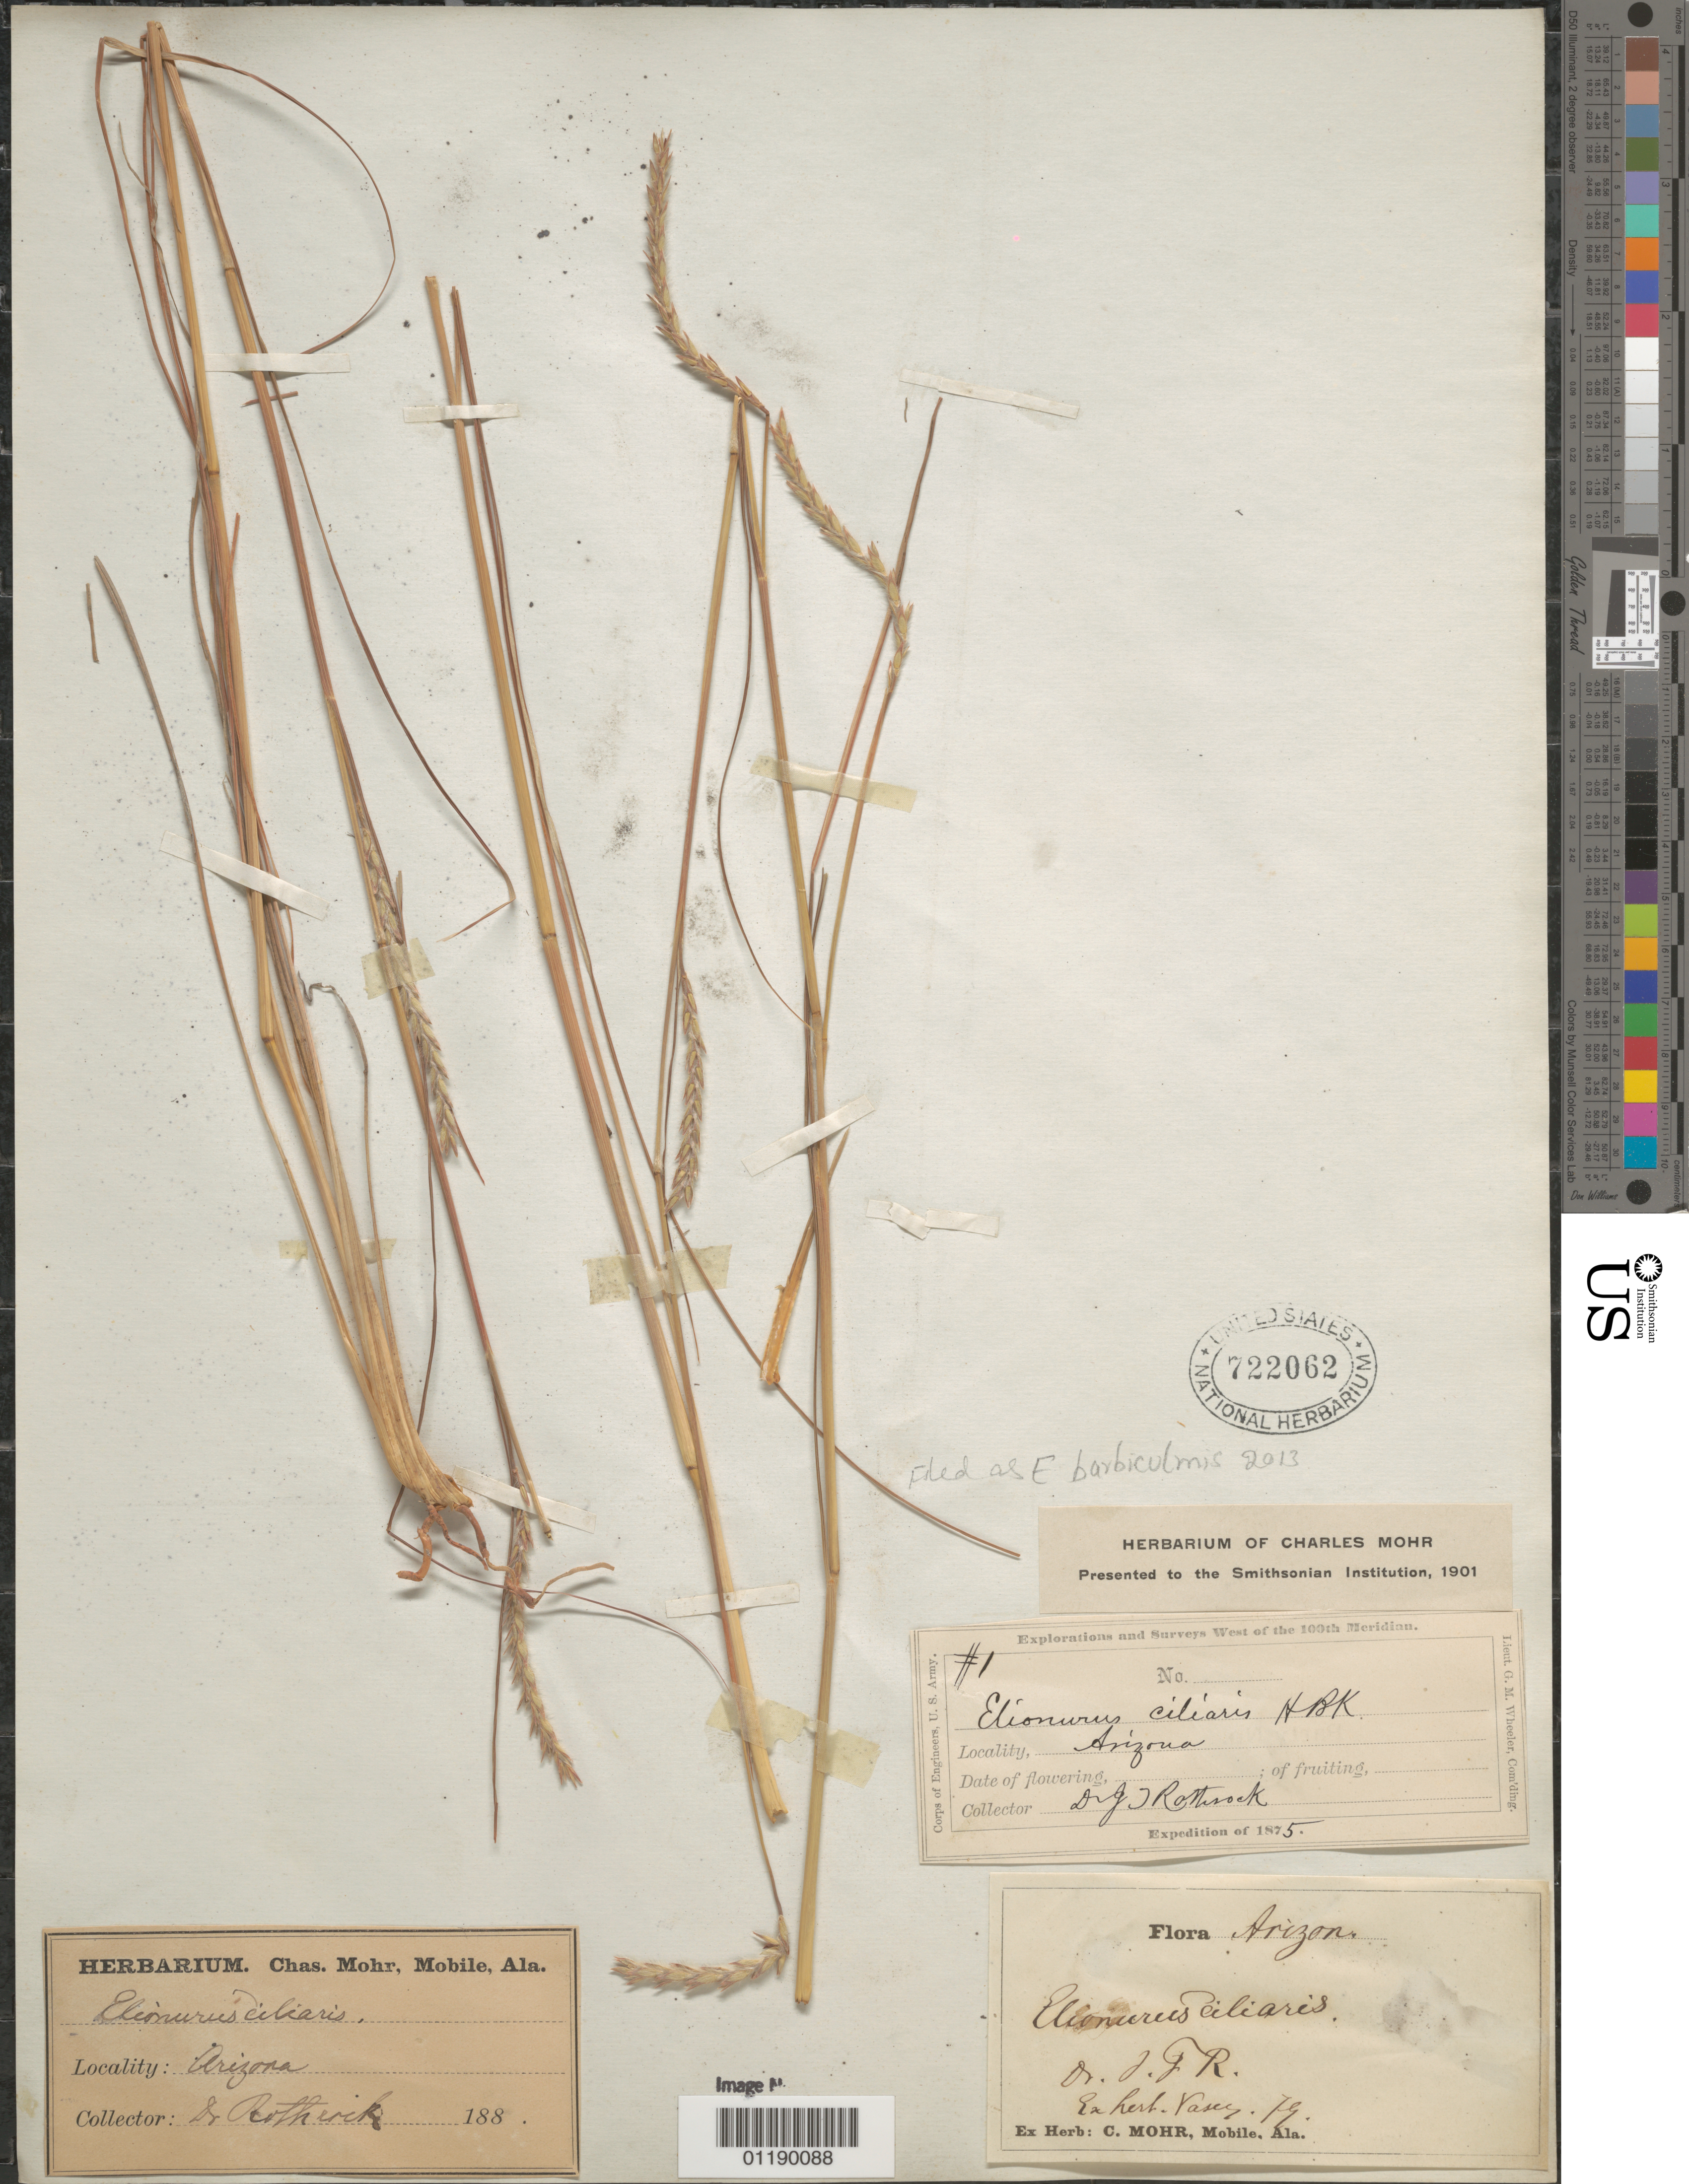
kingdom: Plantae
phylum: Tracheophyta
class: Liliopsida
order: Poales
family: Poaceae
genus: Elionurus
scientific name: Elionurus barbiculmis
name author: Hack. in A. DC.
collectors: J. T. Rothrock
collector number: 1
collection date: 1875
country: United States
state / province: Arizona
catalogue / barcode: US 722062